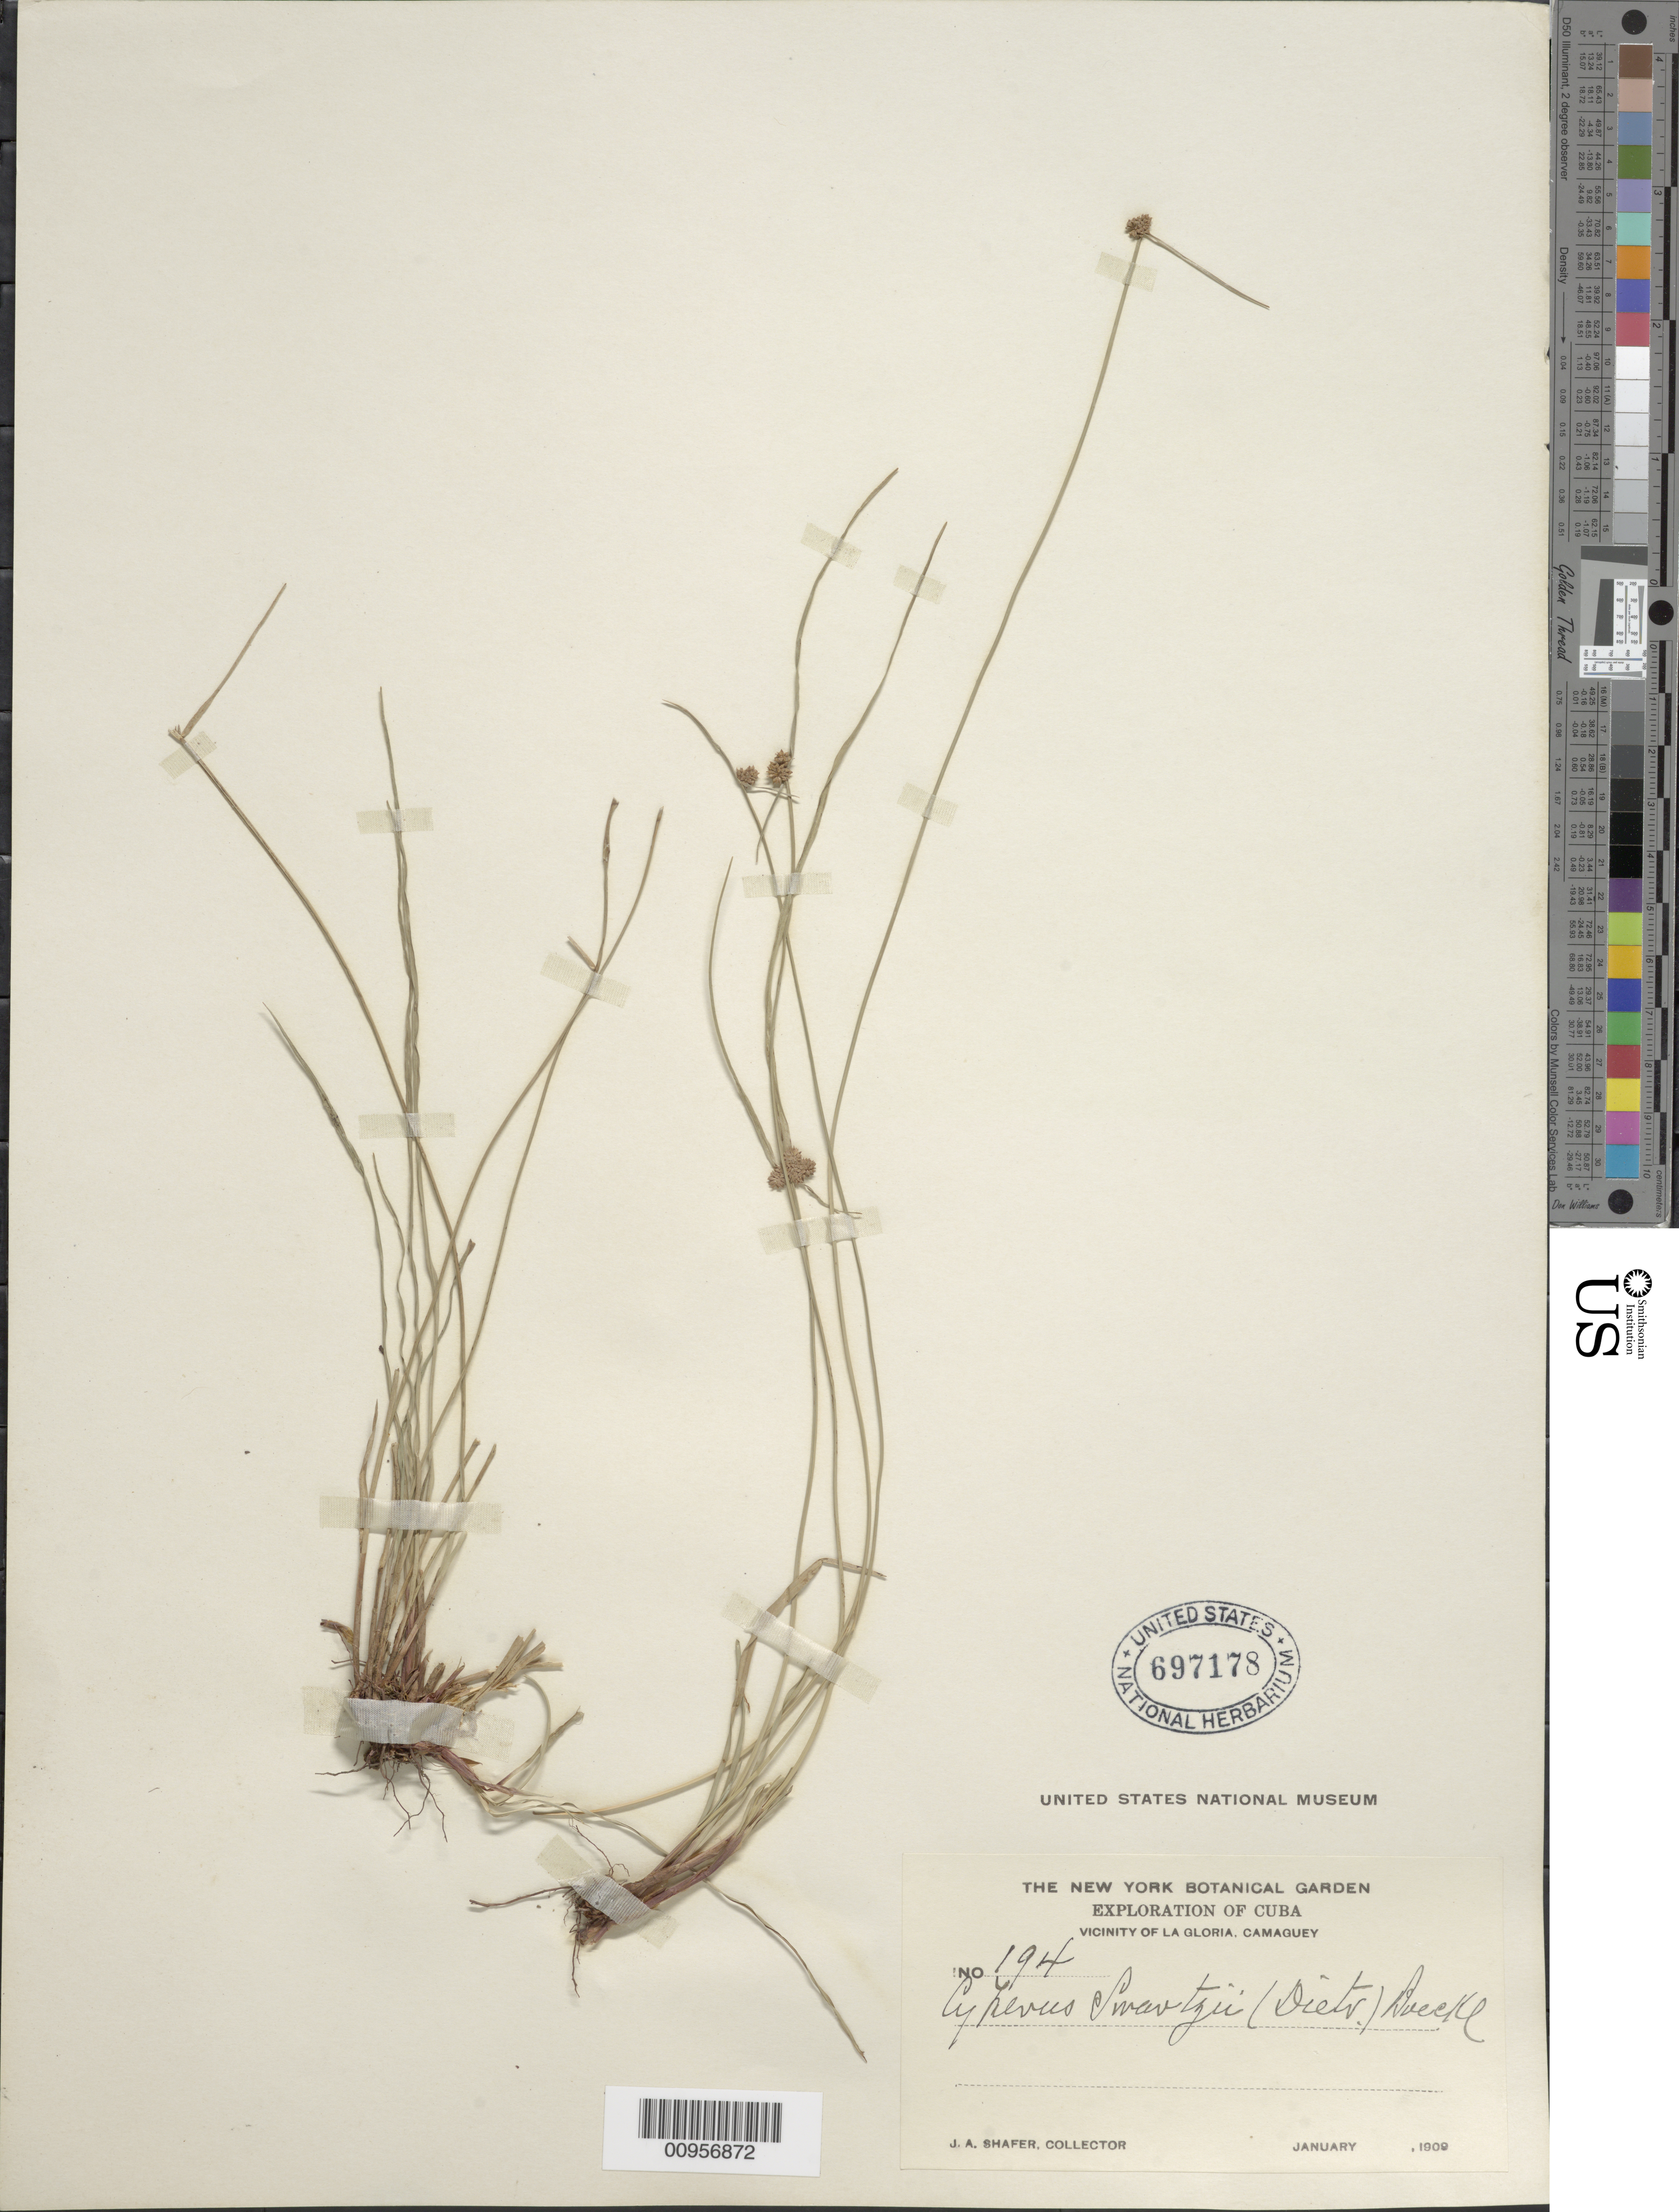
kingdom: Plantae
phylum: Tracheophyta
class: Liliopsida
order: Poales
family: Cyperaceae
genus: Cyperus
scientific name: Cyperus swartzii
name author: (A. Dietr.) Boeckeler ex Kük.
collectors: J. A. Shafer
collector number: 194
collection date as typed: Jan 1909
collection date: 1909-01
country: Cuba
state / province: Camagüey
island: Cuba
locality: Vicinity of La Gloria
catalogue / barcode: US 697178